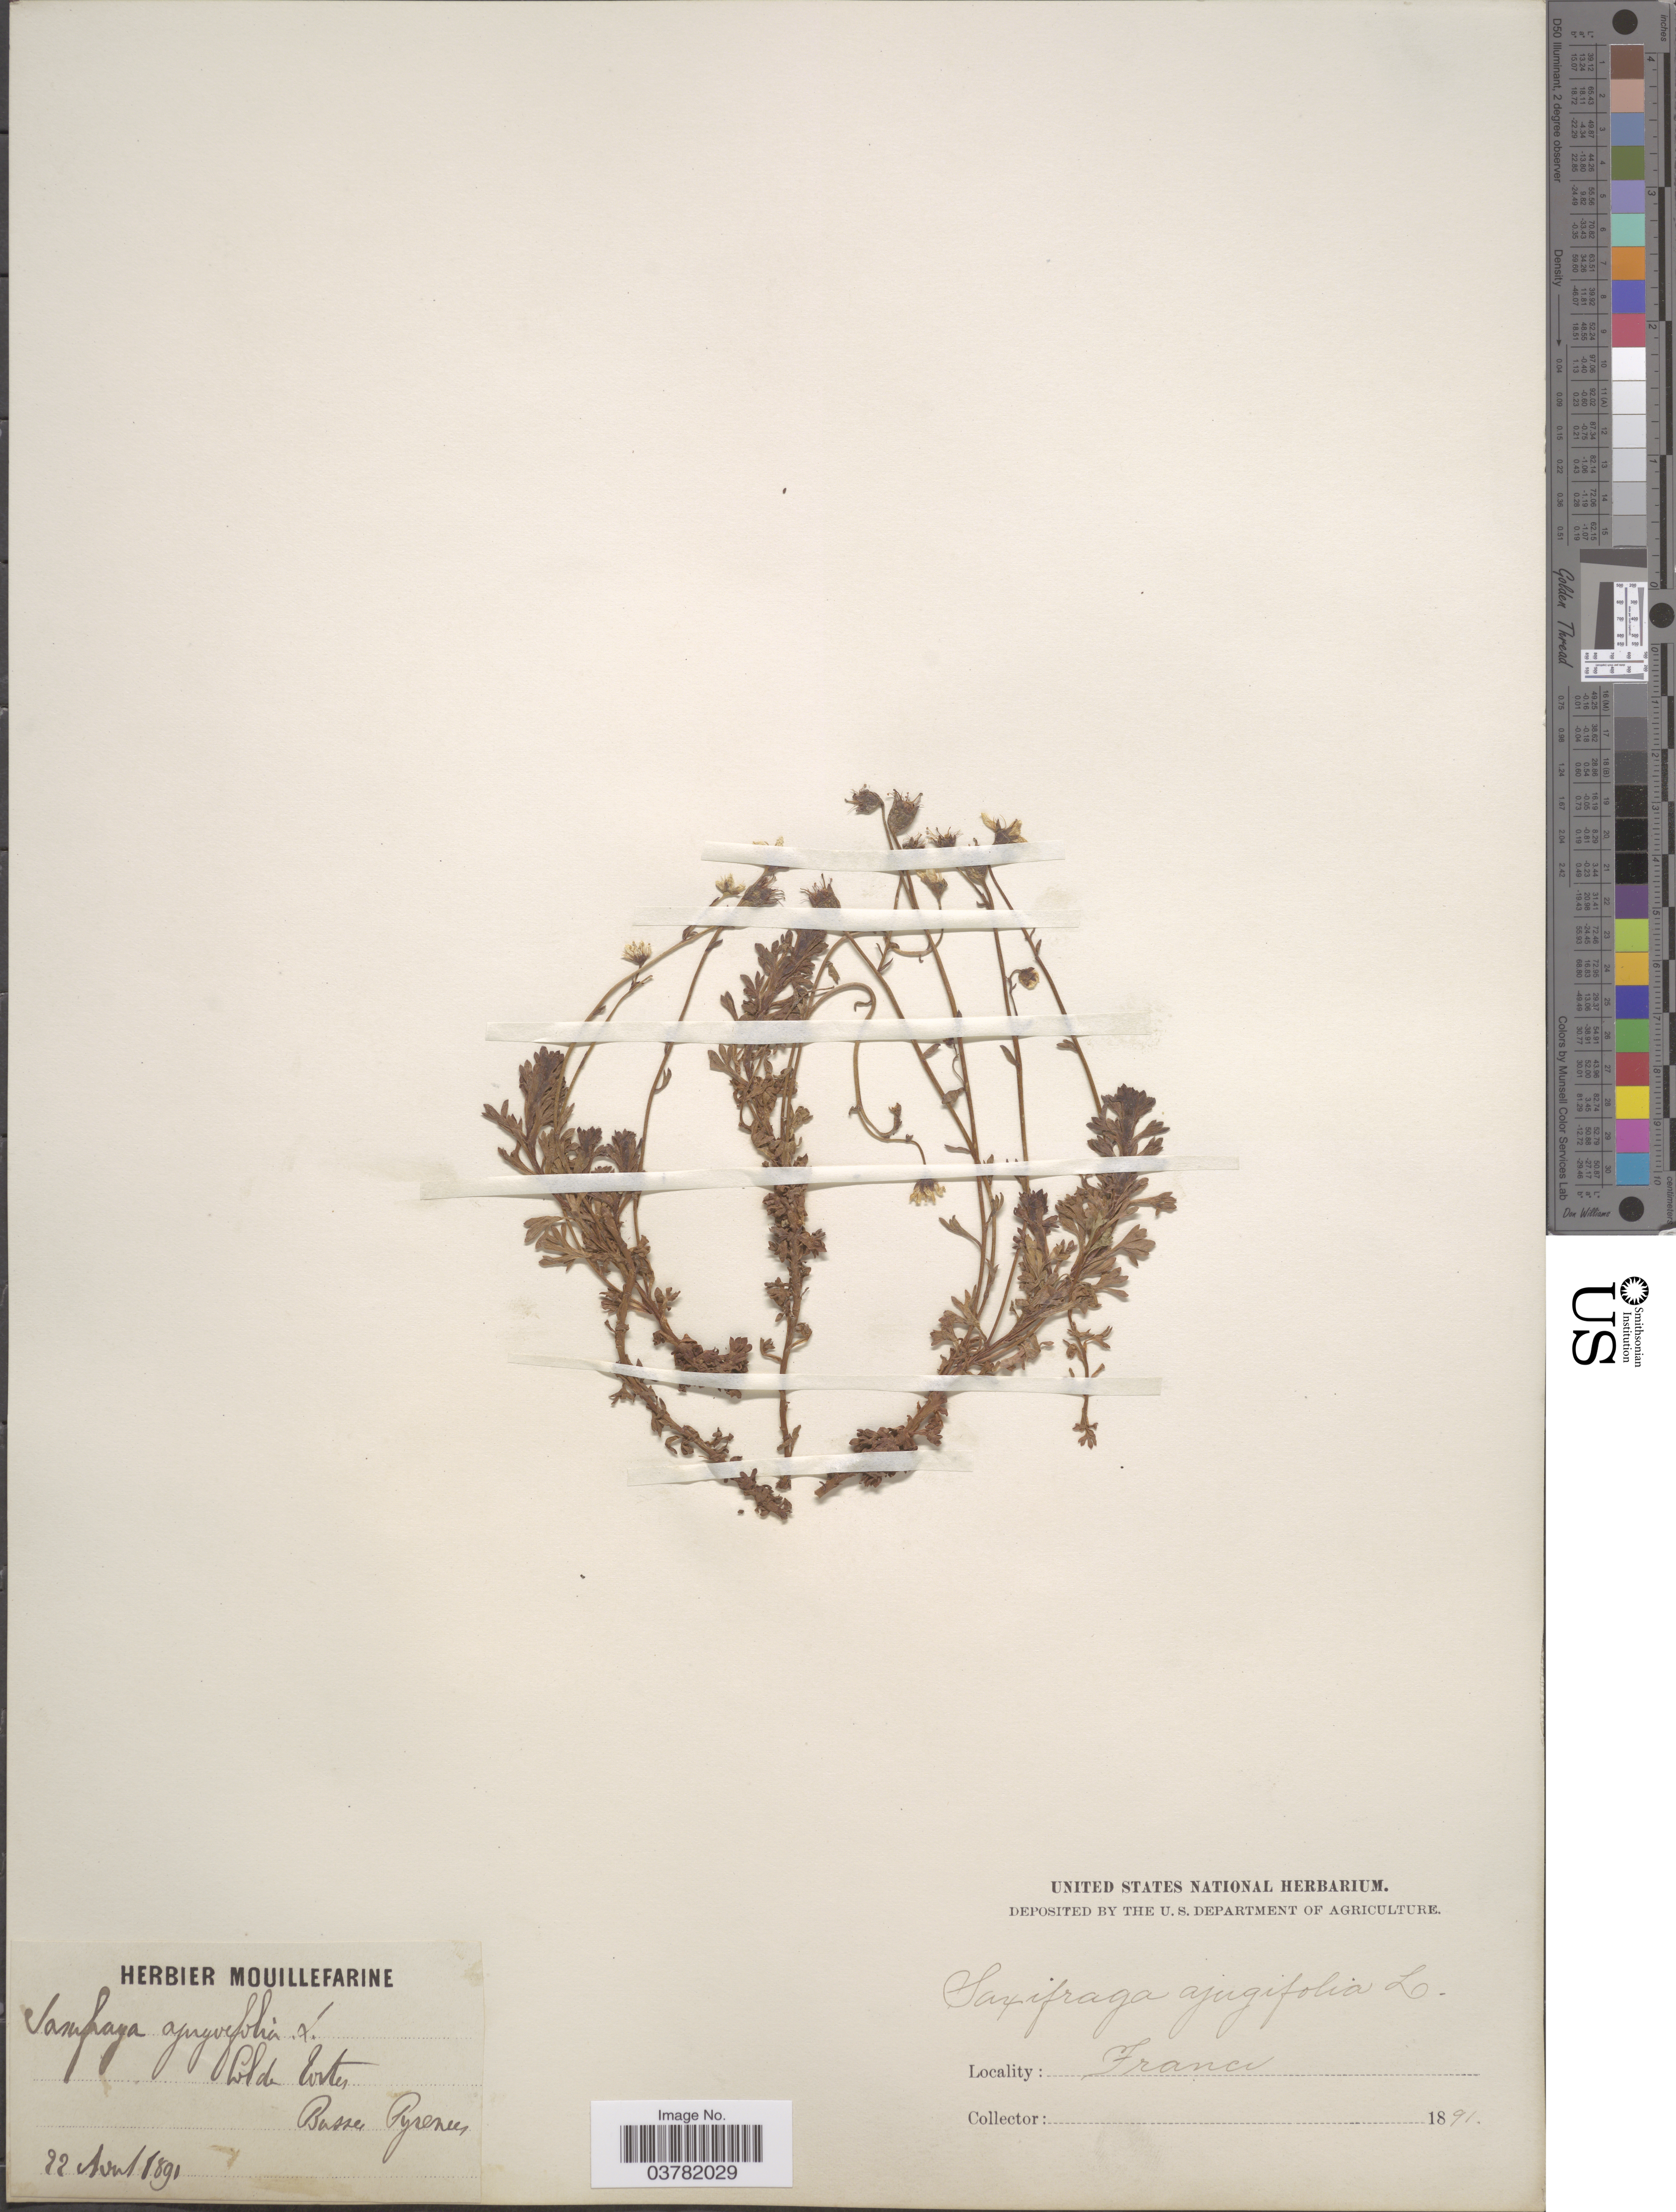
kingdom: Plantae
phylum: Tracheophyta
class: Magnoliopsida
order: Saxifragales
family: Saxifragaceae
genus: Saxifraga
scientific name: Saxifraga ajugifolia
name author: Wahlenb.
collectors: ex herb. Mouillefarine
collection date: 1891-08-22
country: France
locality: Col de Tortes. Basse Pyrenees.